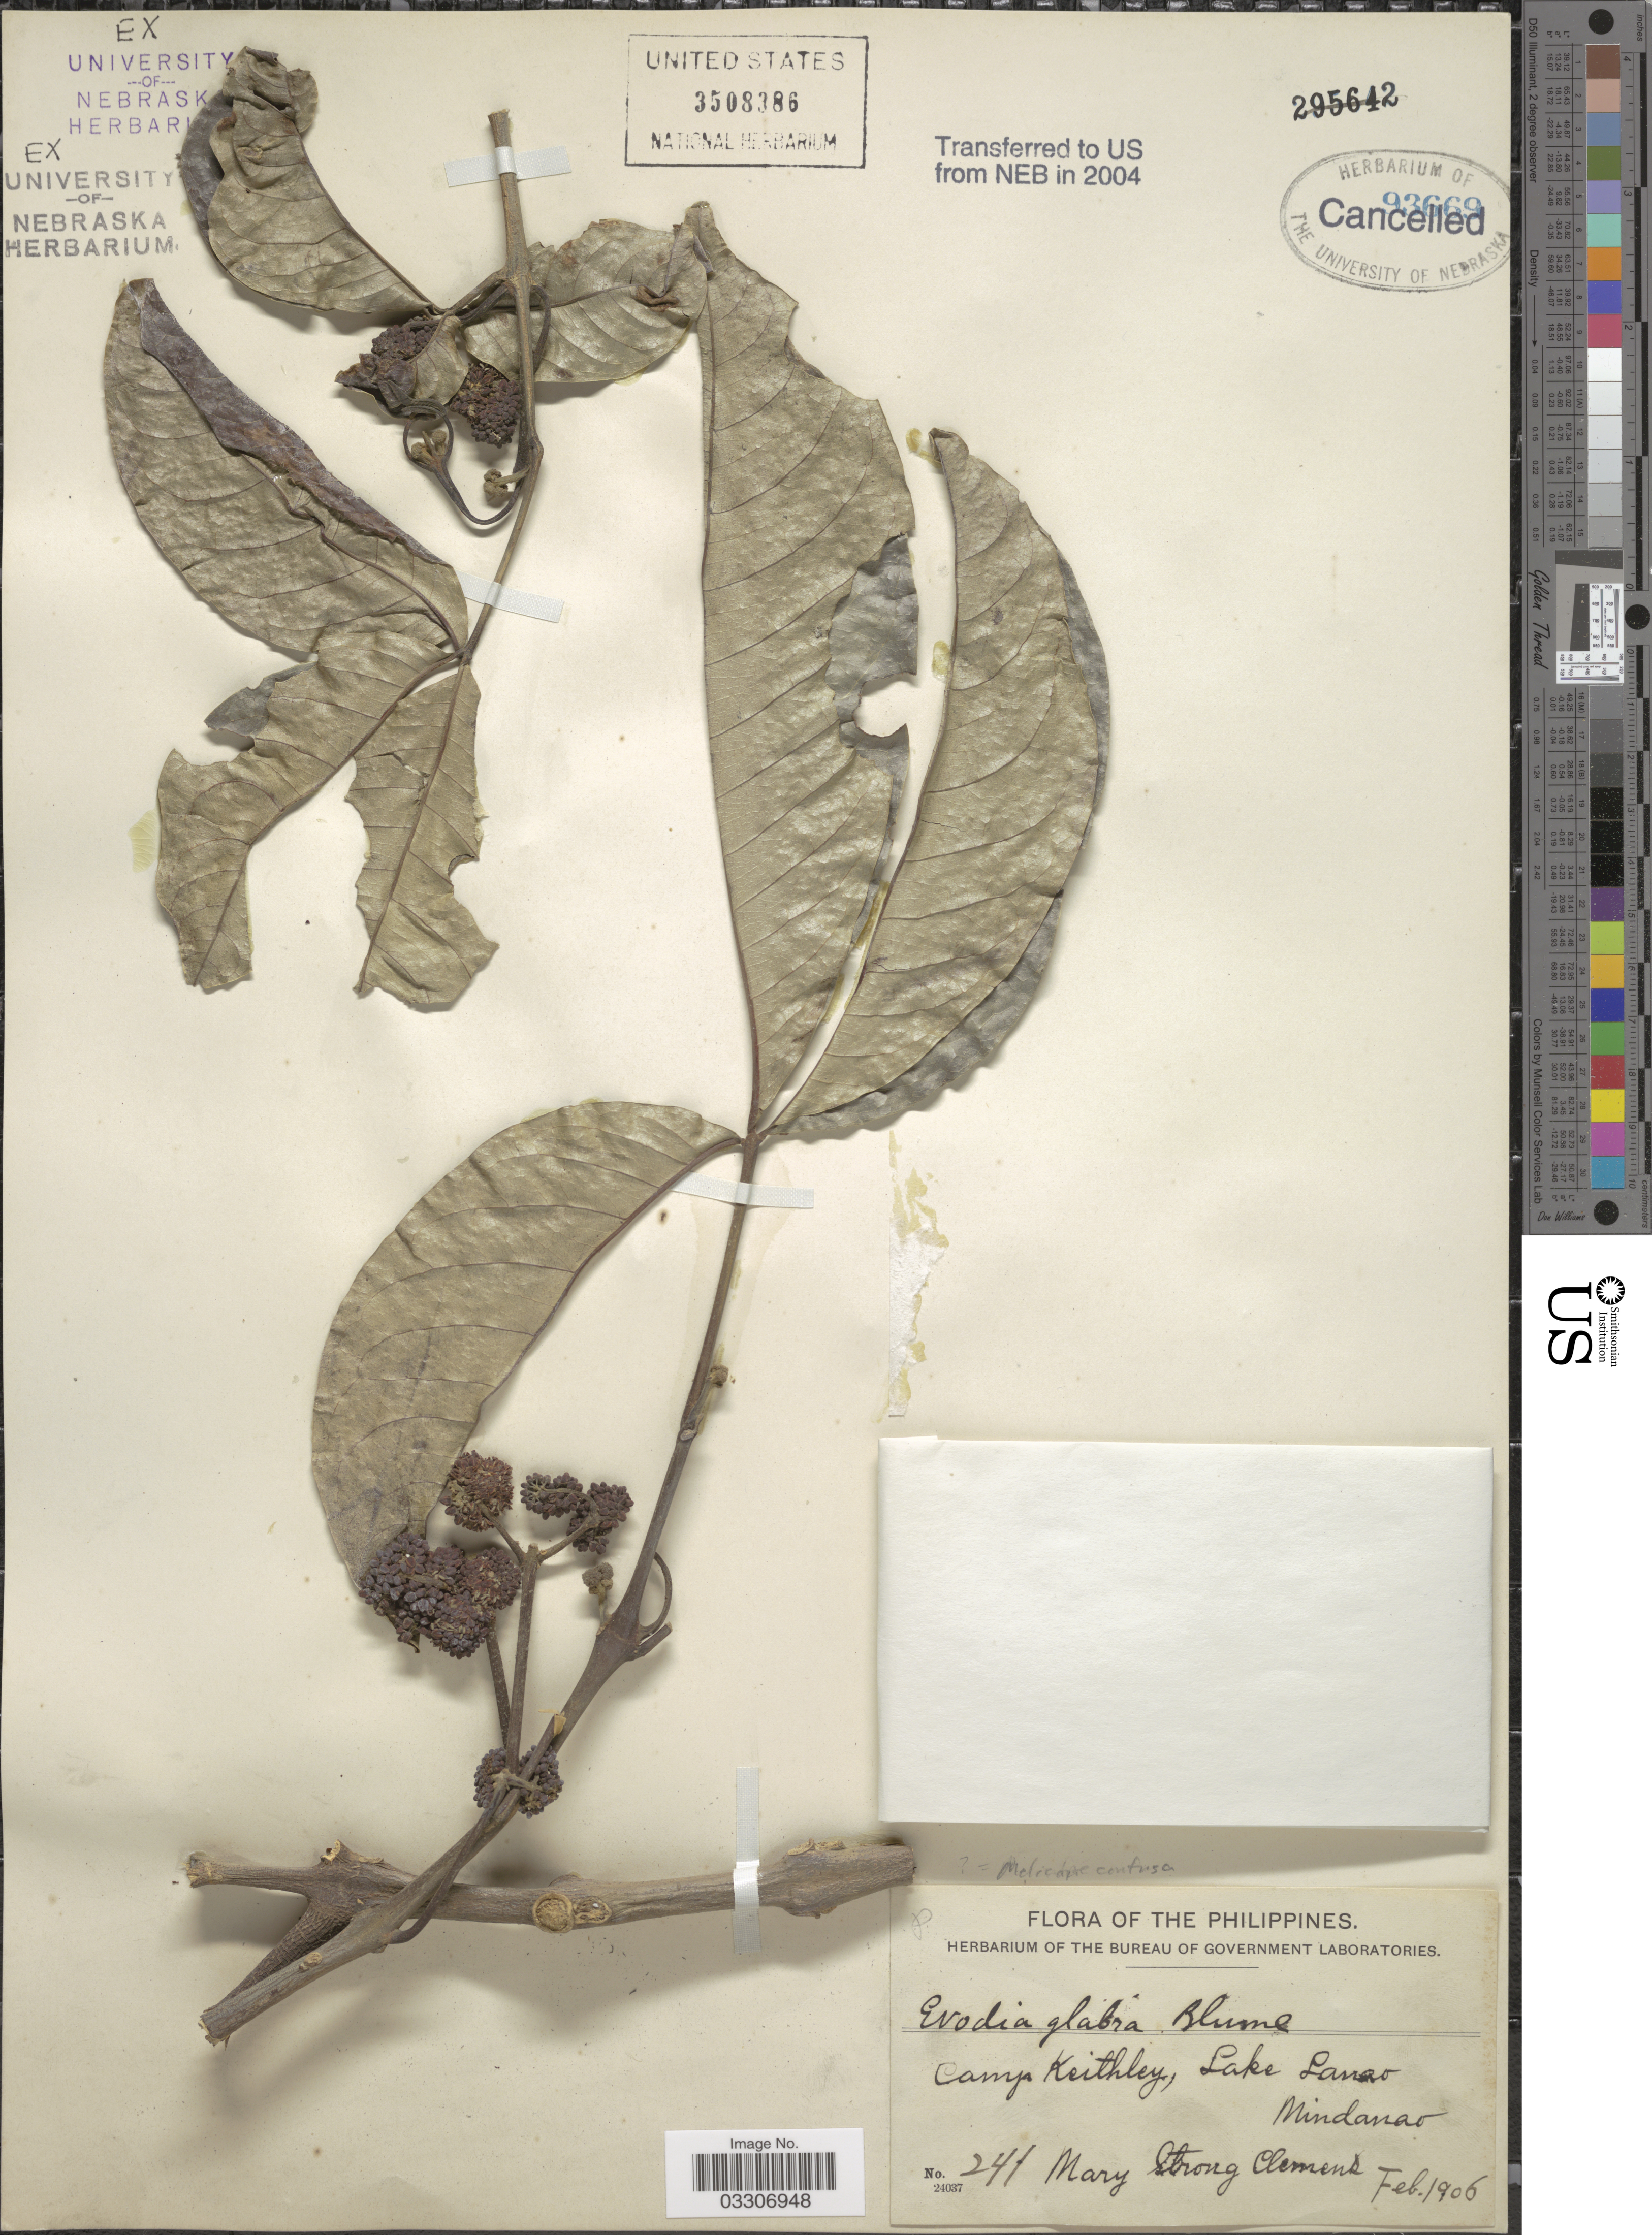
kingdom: Plantae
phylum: Tracheophyta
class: Magnoliopsida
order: Sapindales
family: Rutaceae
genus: Melicope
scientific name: Melicope confusa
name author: (Merr.) P.S. Liu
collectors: M. S. Clemens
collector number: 241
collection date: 1906-02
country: Philippines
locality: Camp Keithley, Lake Lanao, Mindanao.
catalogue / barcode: US 3508386